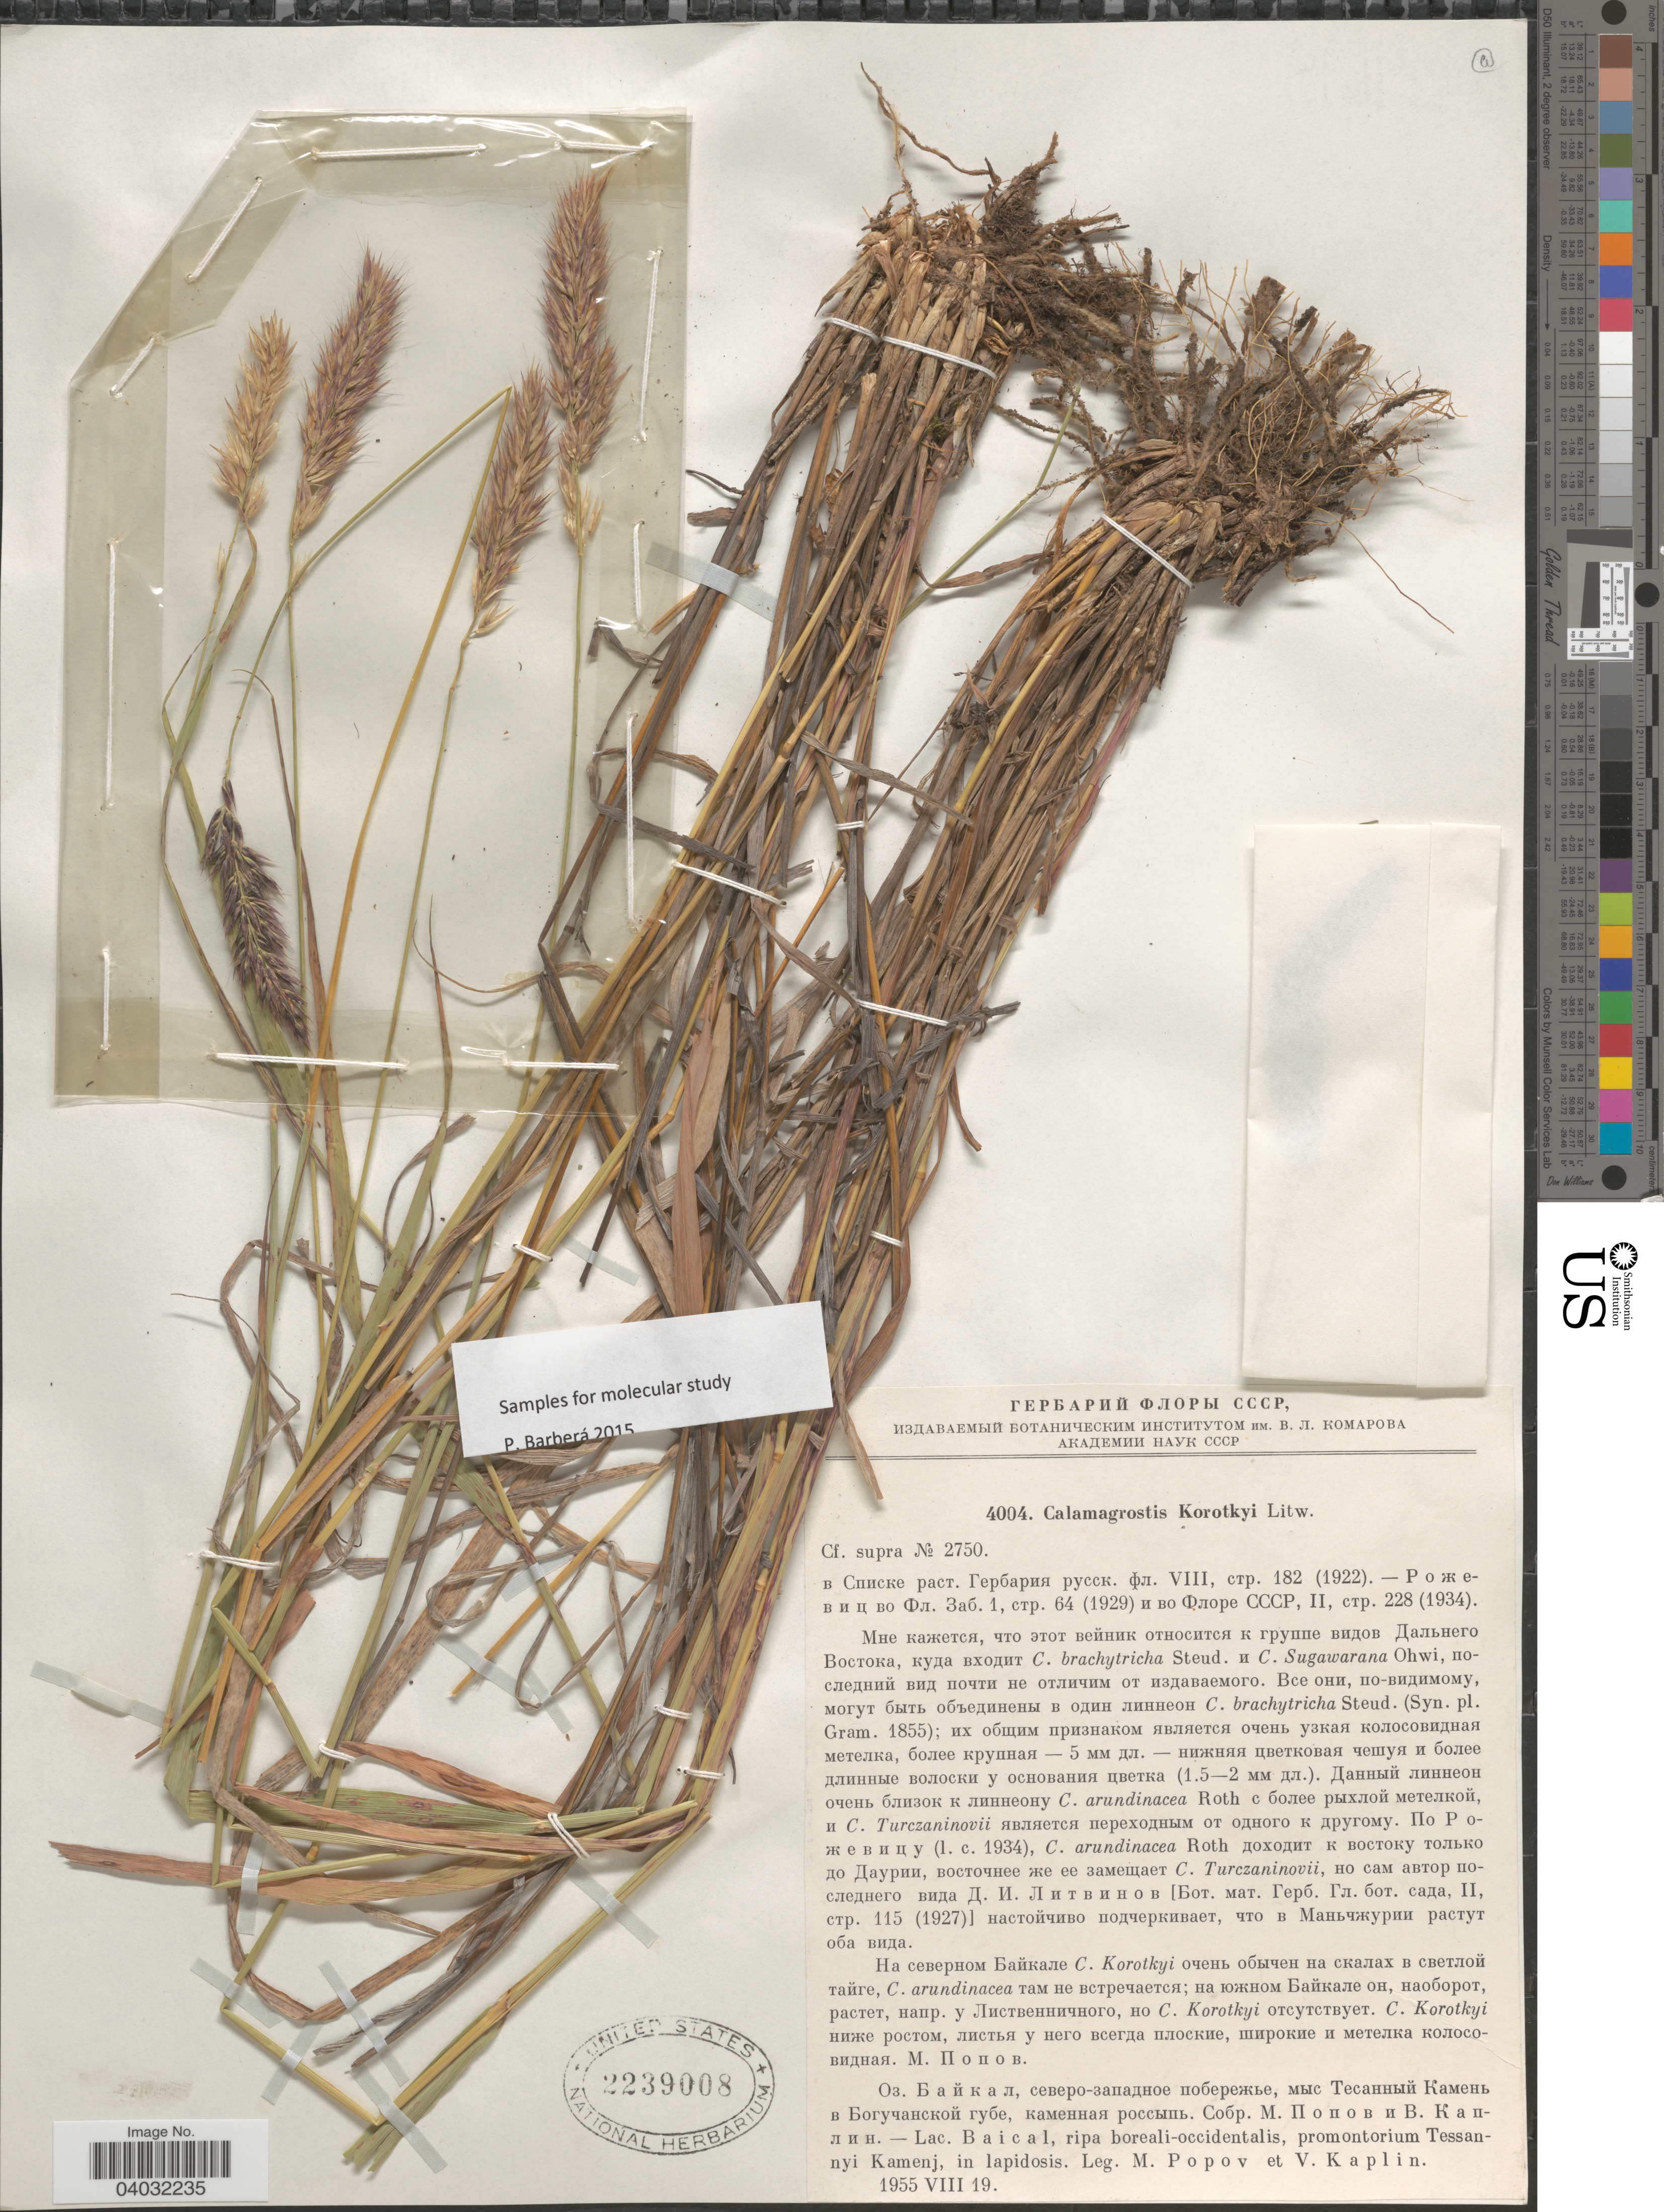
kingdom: Plantae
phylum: Tracheophyta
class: Liliopsida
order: Poales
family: Poaceae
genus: Calamagrostis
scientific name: Calamagrostis korotkyi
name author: Litv.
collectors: M. Popov & V. Kaplin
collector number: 4004?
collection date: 1955-08-19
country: Russian Federation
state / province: Buryatia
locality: Lac. Baical, ripa boreali-occidentalis, promotorium Tessannyi Kamenj, in lapidosis.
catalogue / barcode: US 2239008